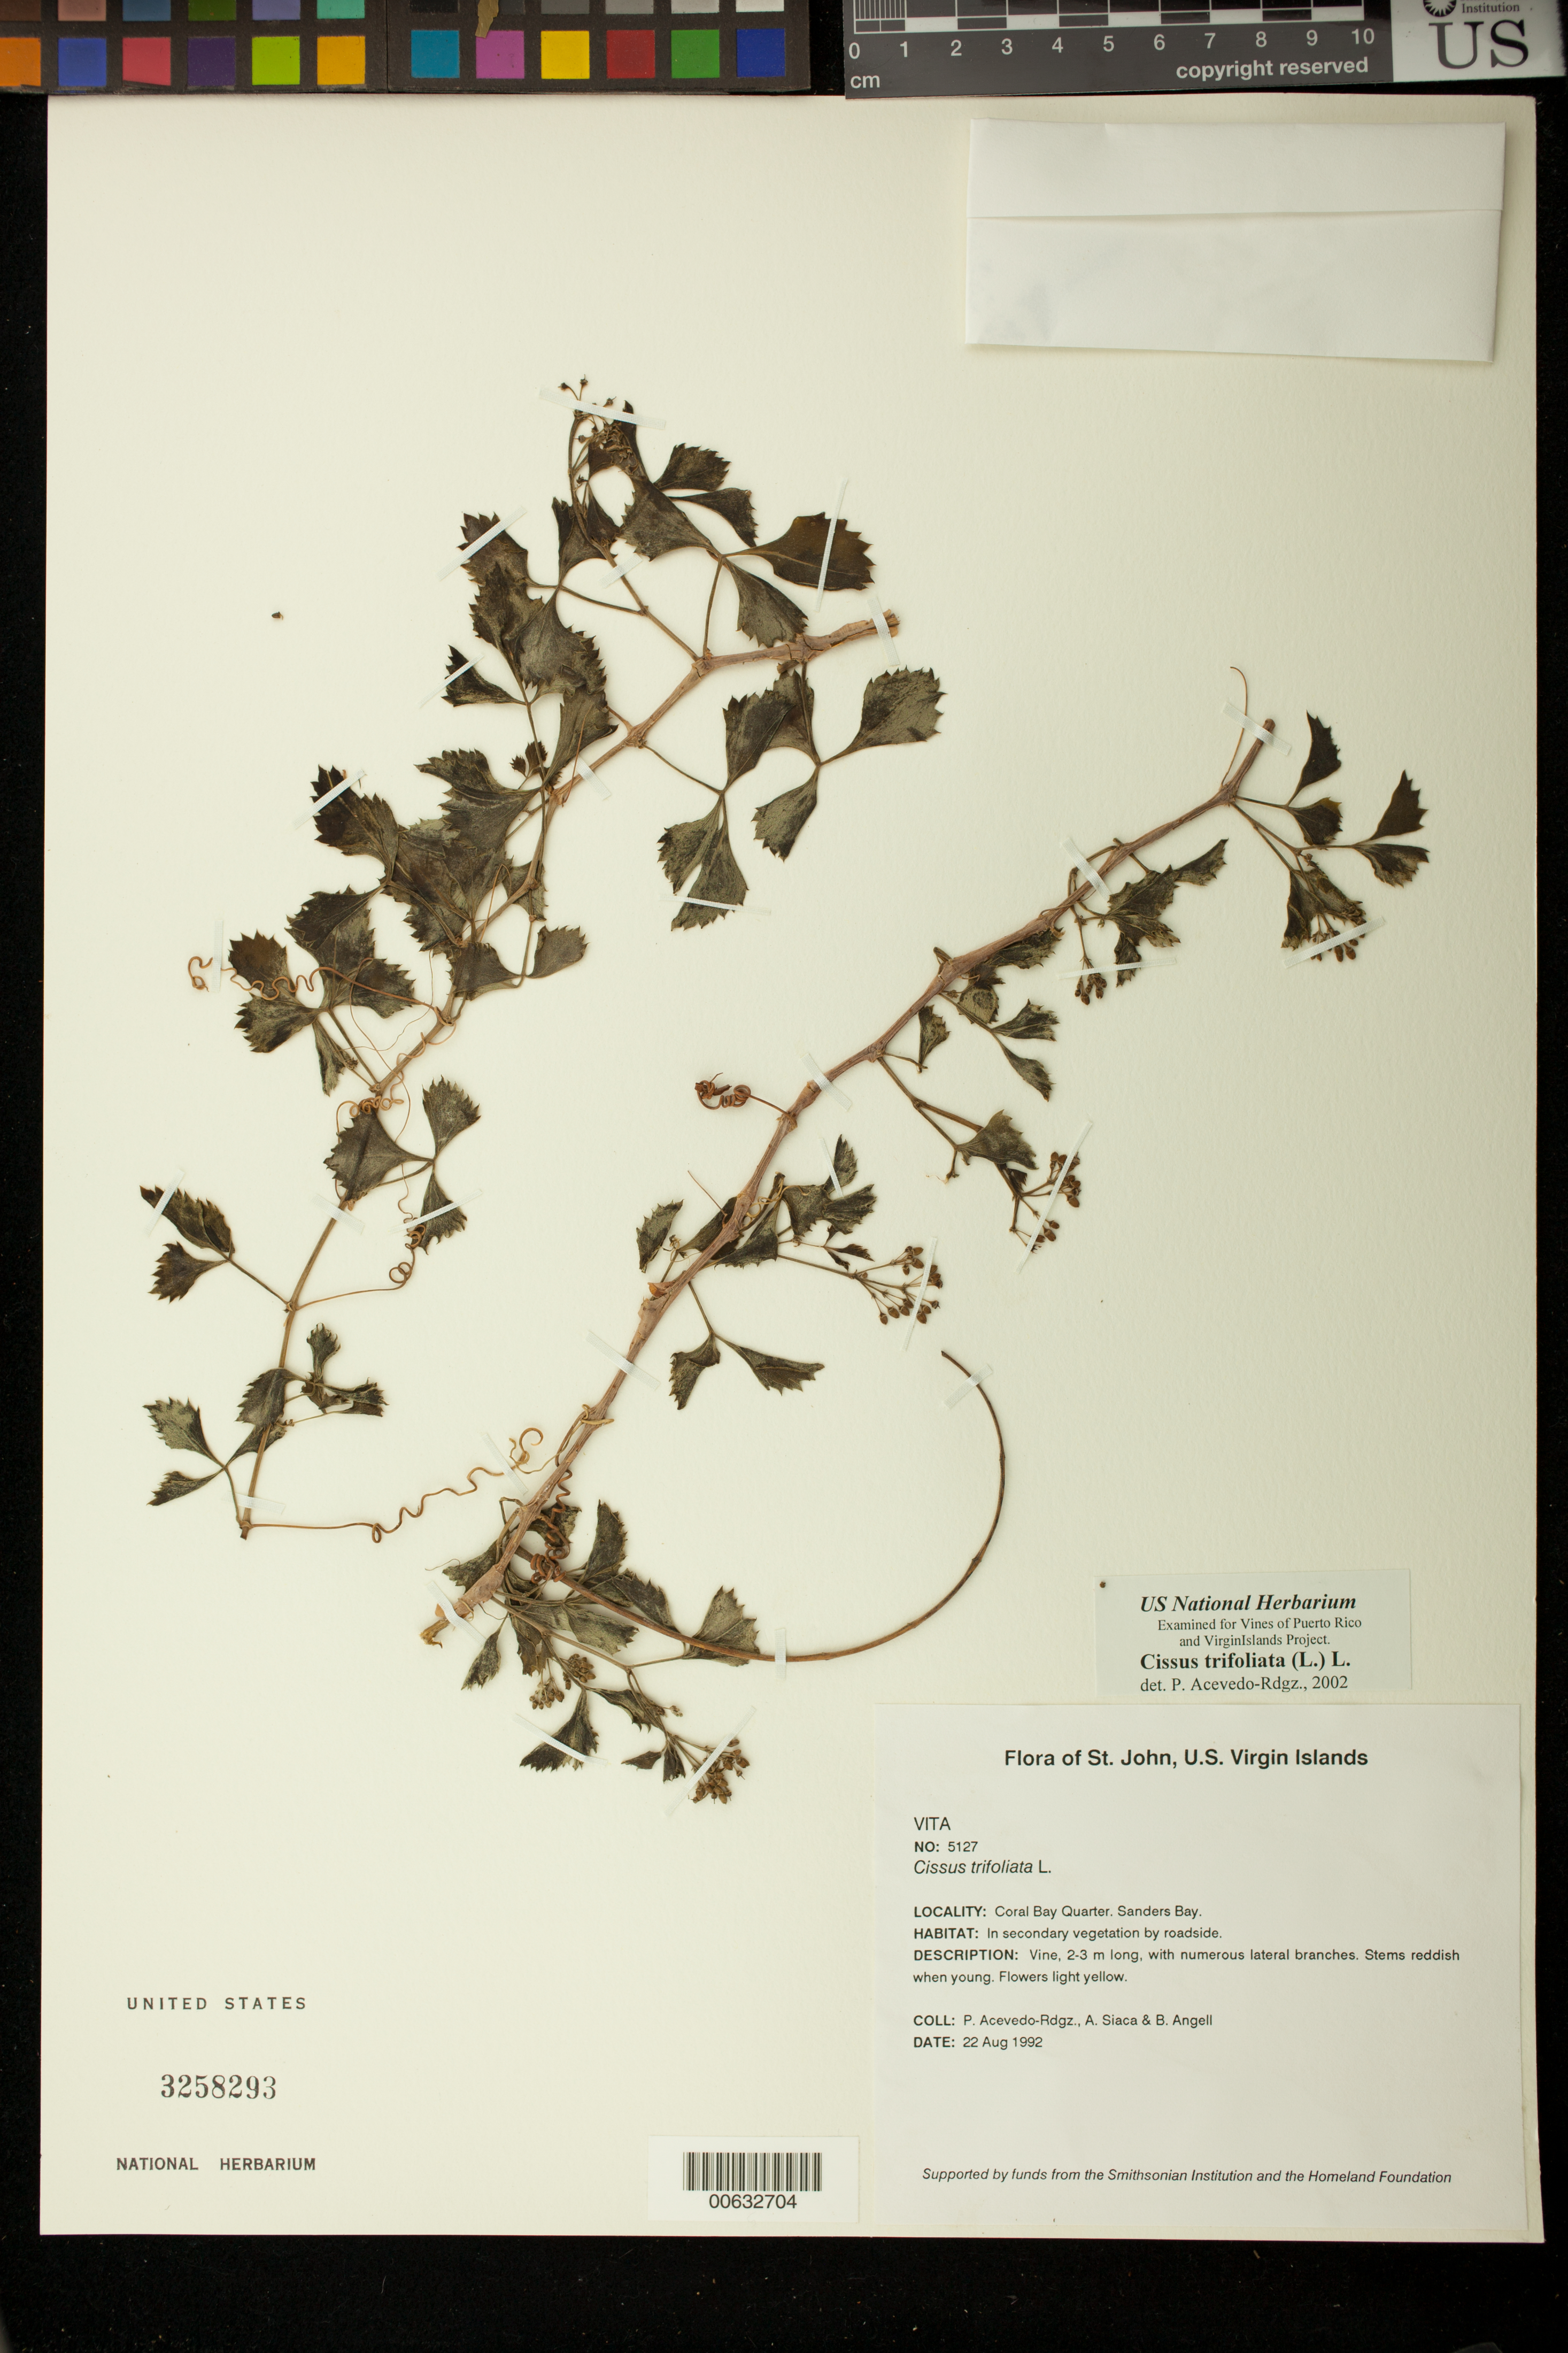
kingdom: Plantae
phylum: Tracheophyta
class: Magnoliopsida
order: Vitales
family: Vitaceae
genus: Cissus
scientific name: Cissus trifoliata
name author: (L.) L.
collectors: P. Acevedo-Rodr., A. Siaca & Bobbi Angell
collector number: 5127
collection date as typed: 22 Aug 1992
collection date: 1992-08-22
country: U.S. Virgin Islands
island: St. John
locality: Coral Bay Quarter; Sanders Bay.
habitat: In secondary vegetation by roadside.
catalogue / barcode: US 3258293